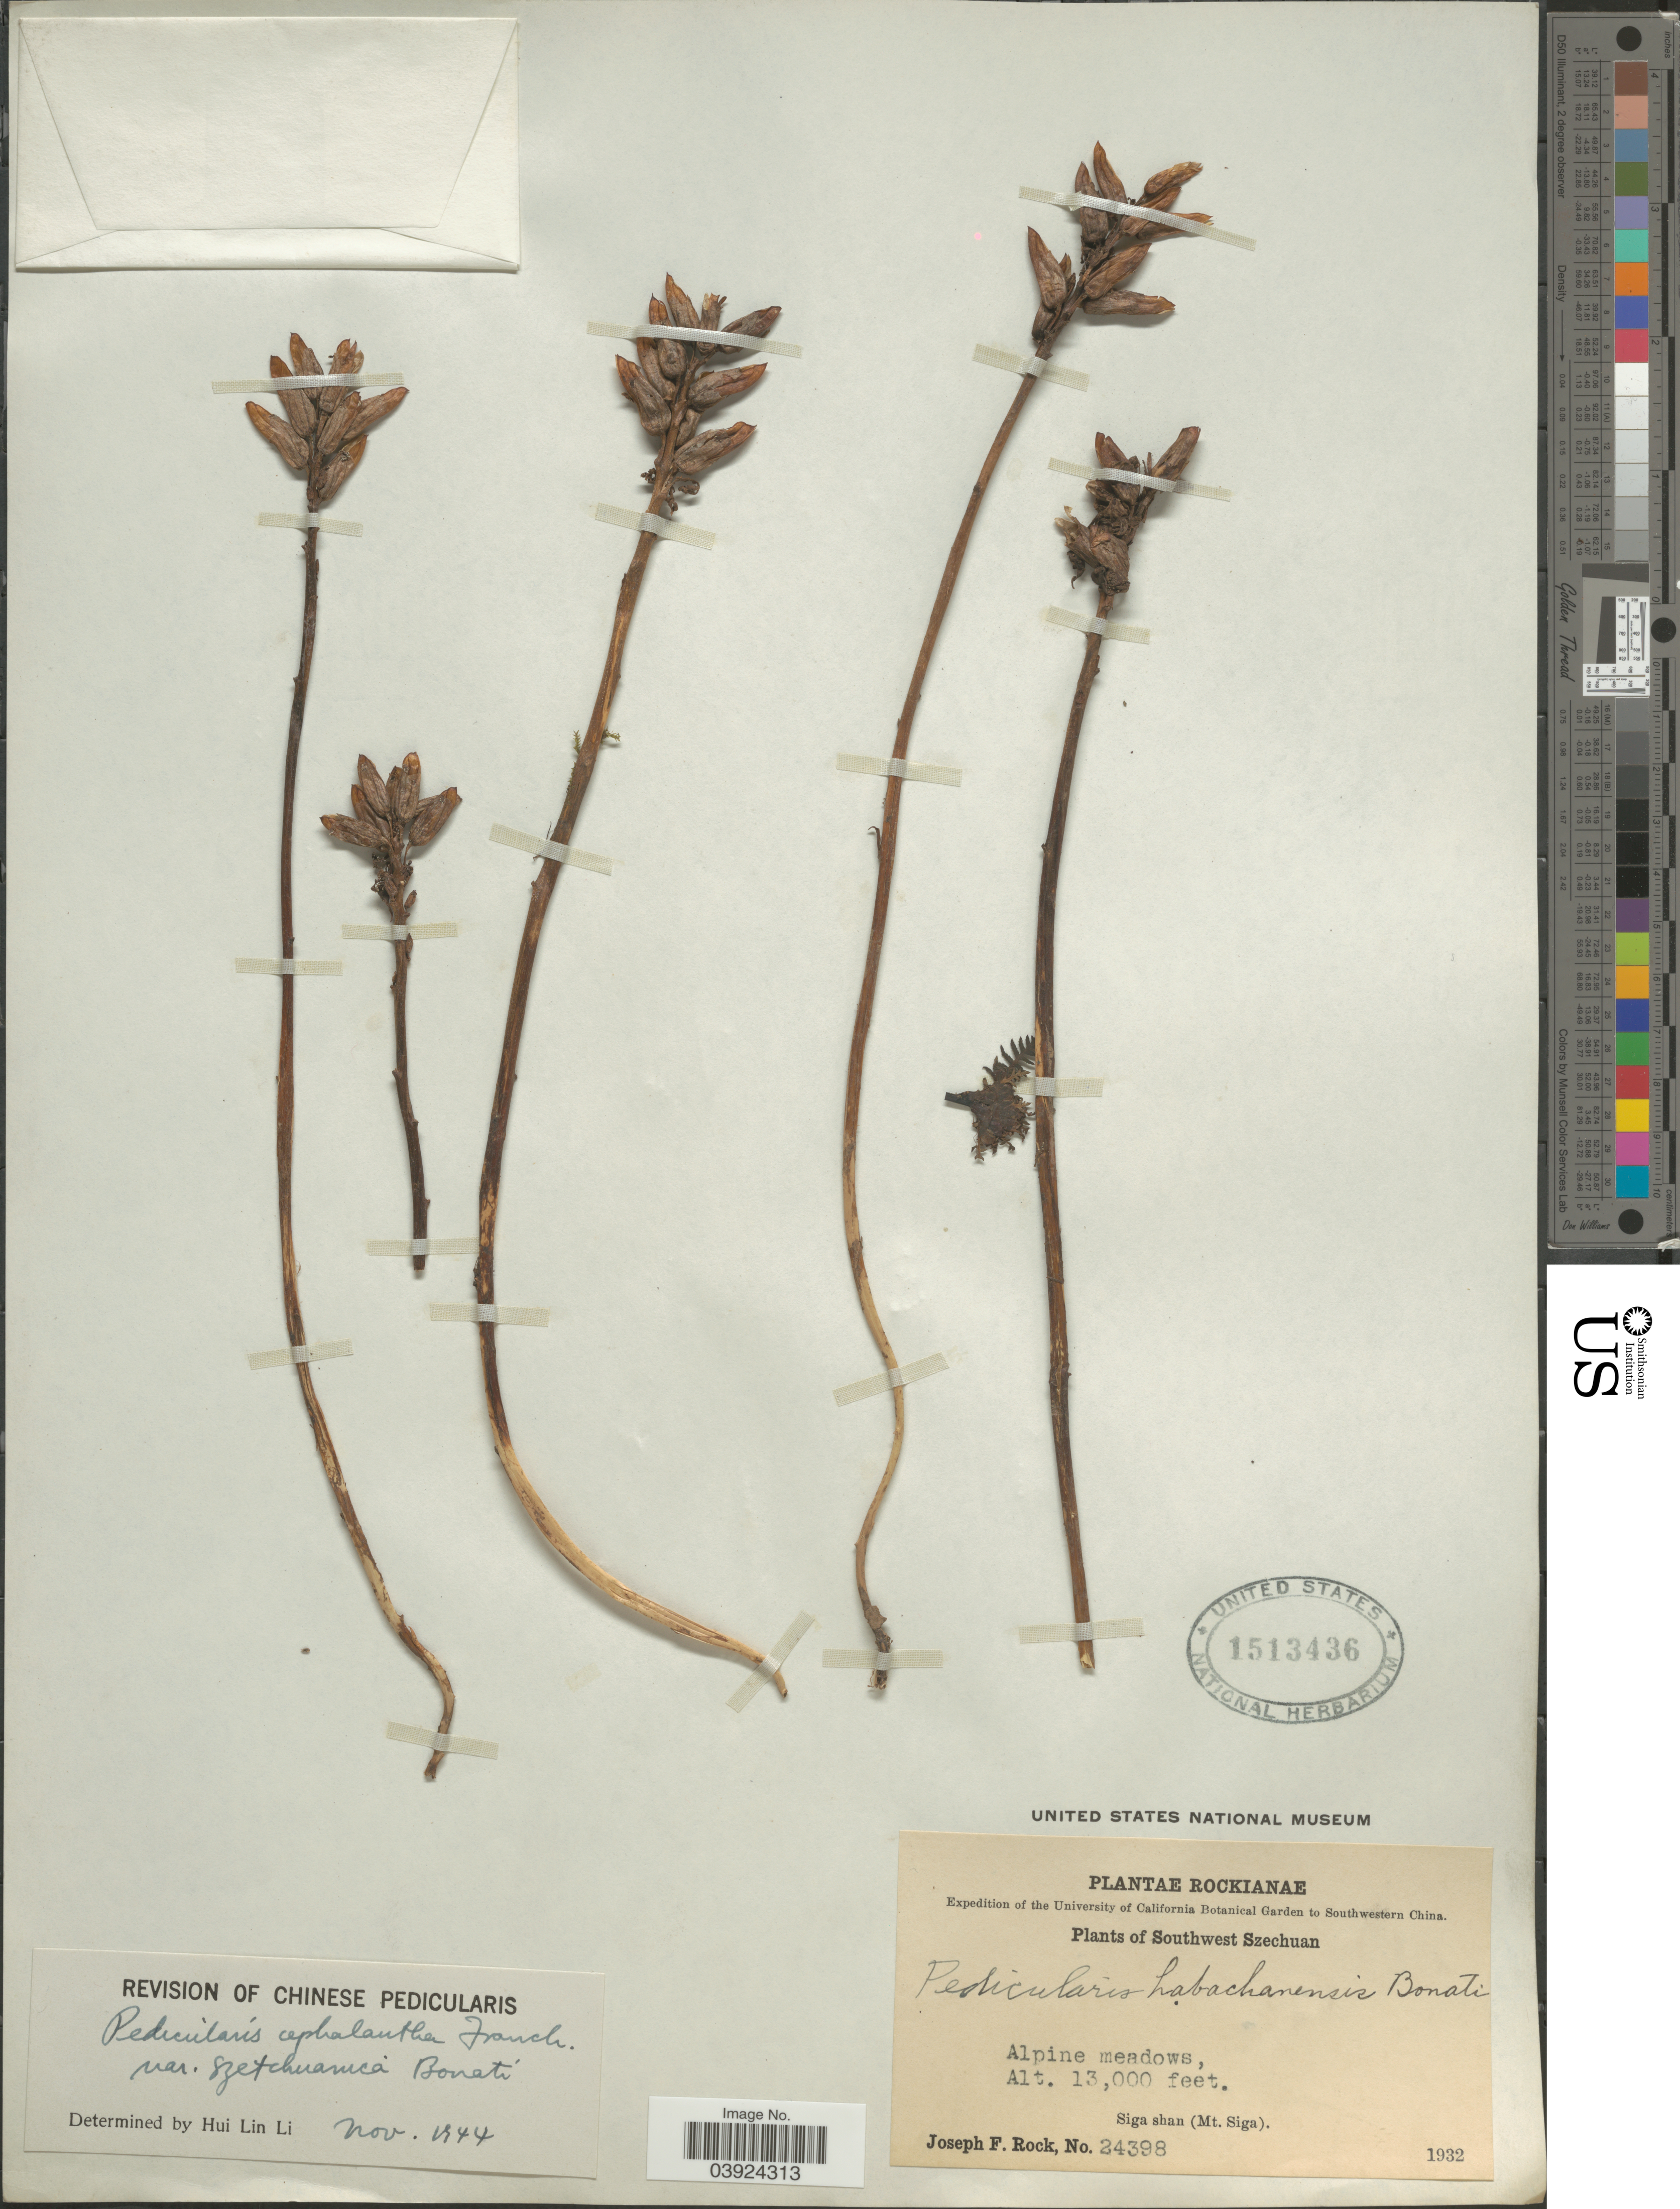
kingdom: Plantae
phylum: Tracheophyta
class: Magnoliopsida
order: Lamiales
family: Orobanchaceae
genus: Pedicularis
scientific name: Pedicularis cephalantha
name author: Franch. ex Maxim.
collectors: J. F. Rock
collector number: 24398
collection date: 1932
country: China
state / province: Sichuan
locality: Southwestern China. Southwest Szechuan. Siga shan (Mt. Siga).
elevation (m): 3962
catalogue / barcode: US 1513436